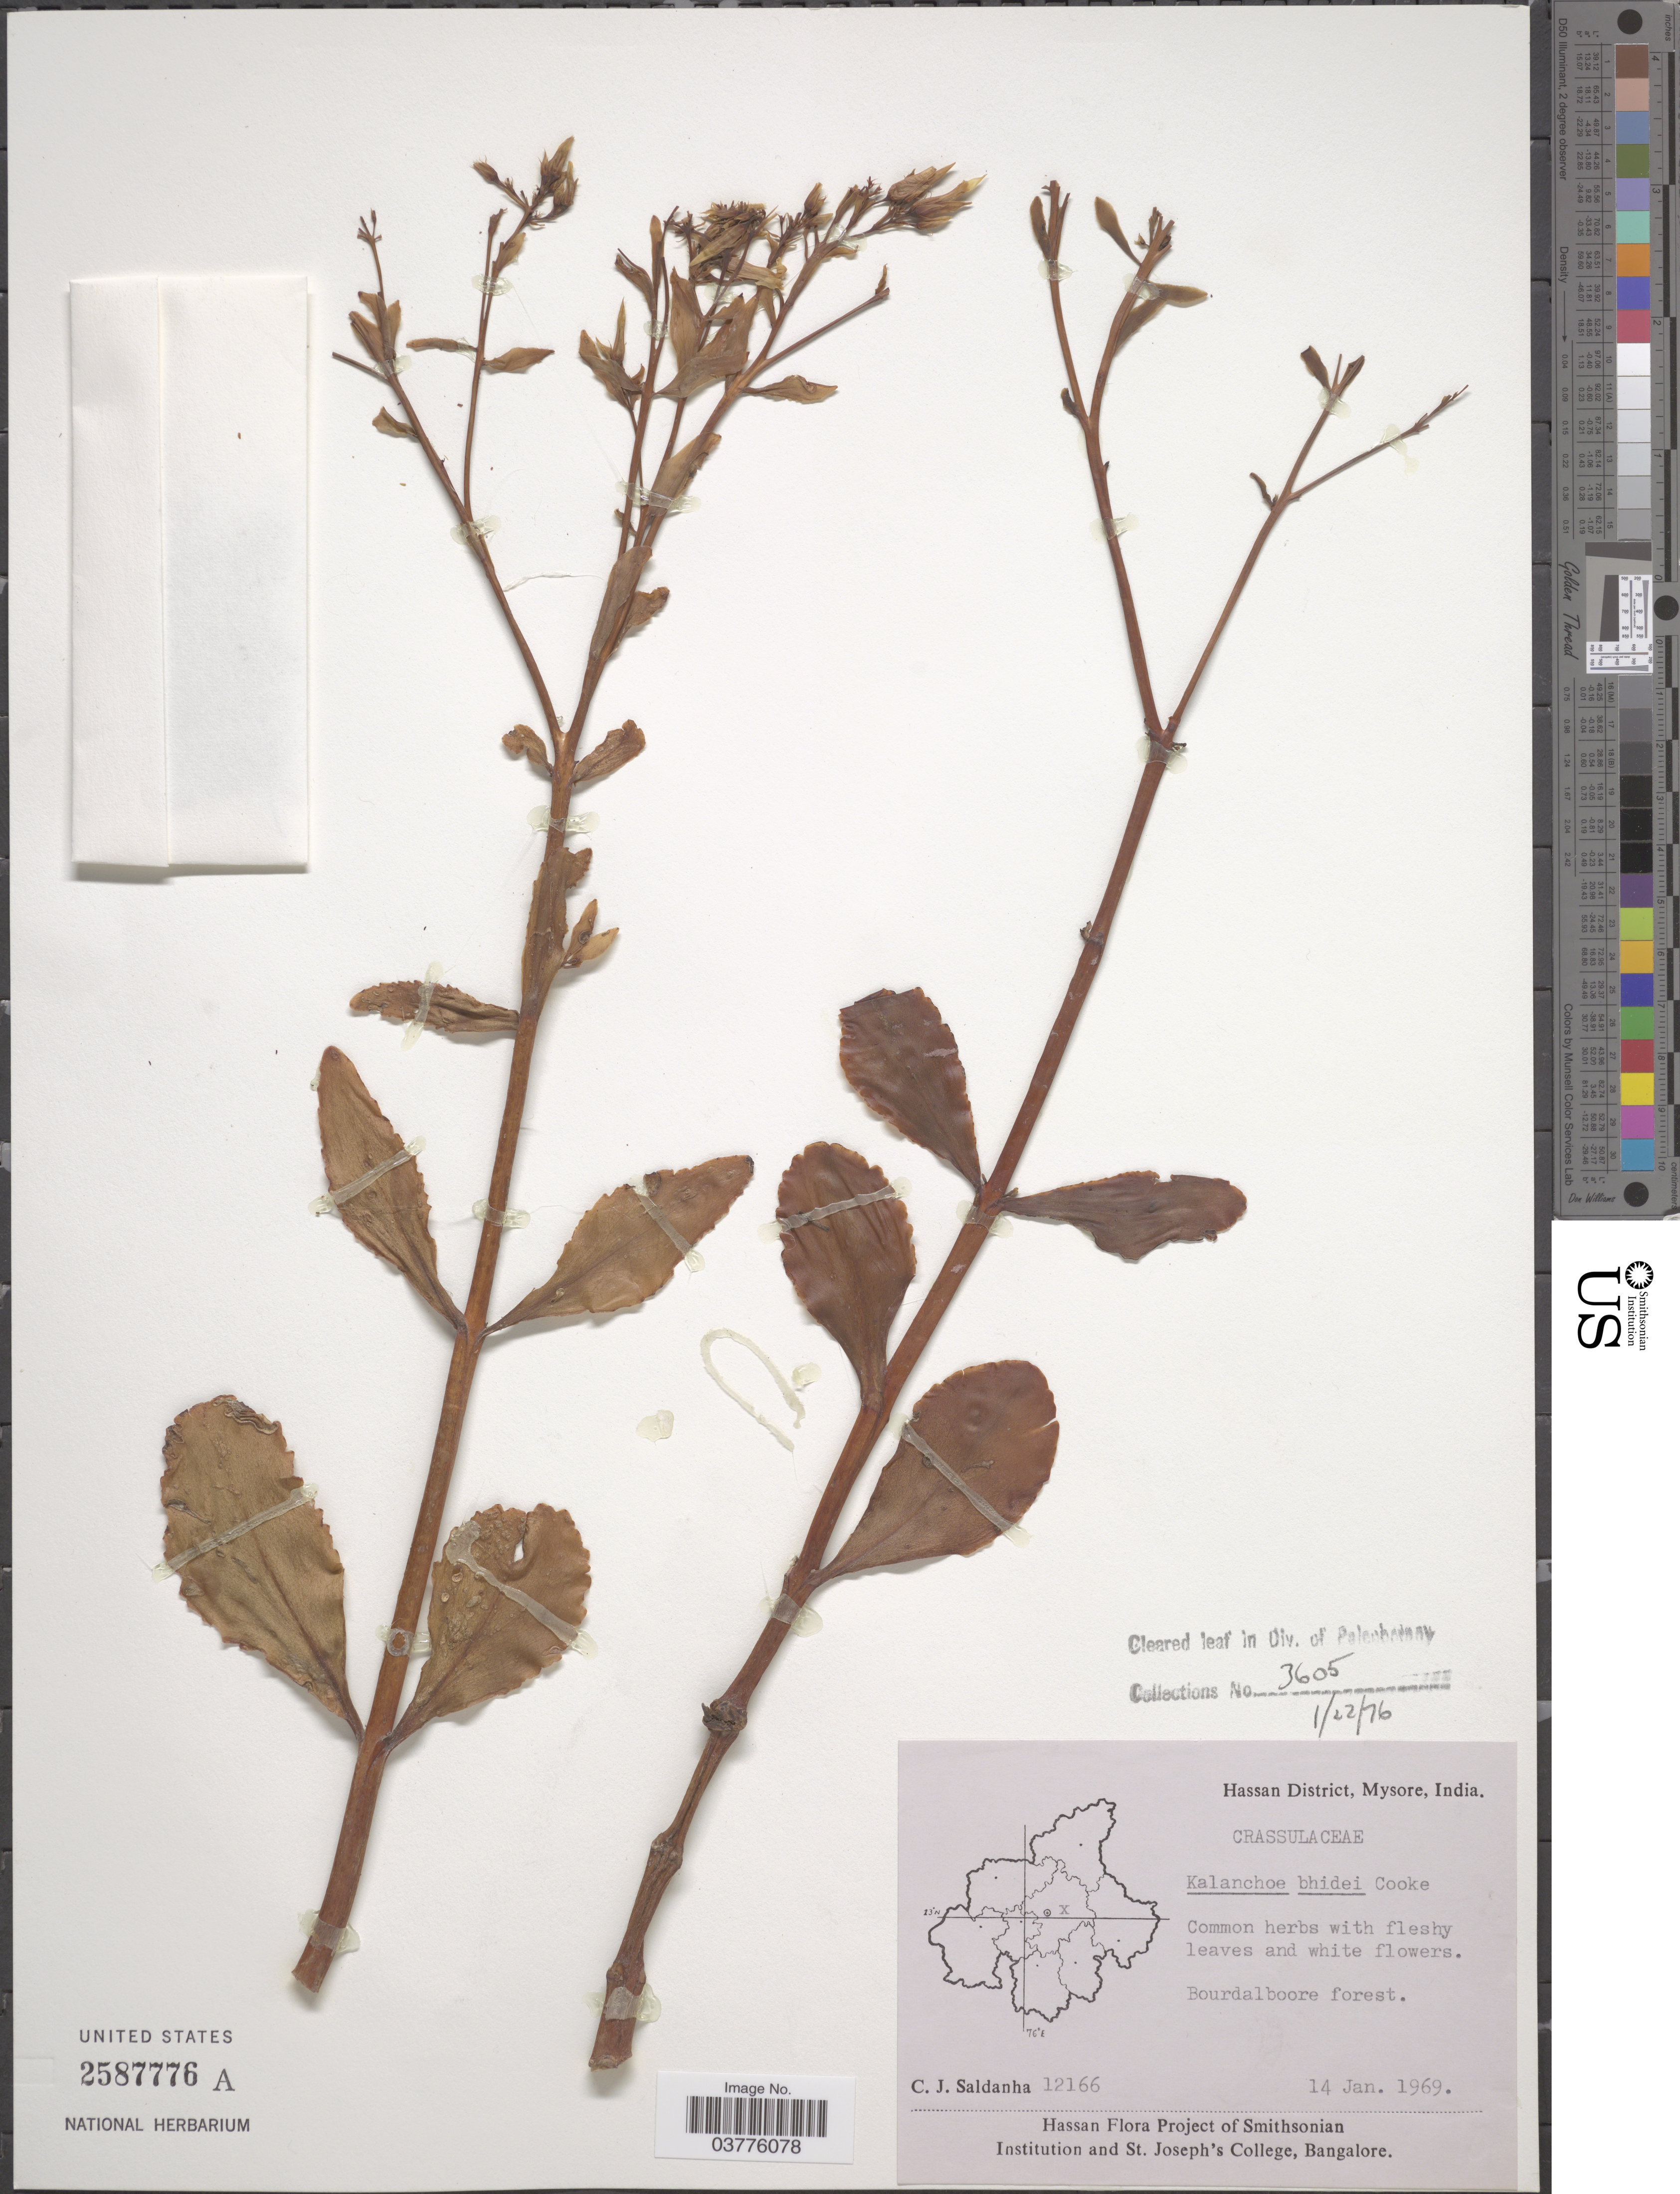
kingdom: Plantae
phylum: Tracheophyta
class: Magnoliopsida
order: Saxifragales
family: Crassulaceae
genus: Kalanchoe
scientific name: Kalanchoe bhidei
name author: T. Cooke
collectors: C. J. Saldanha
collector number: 12166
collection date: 1969-01-14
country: India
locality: Hassan District, Mysore. Bourdalboore forest.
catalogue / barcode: US 2587776A